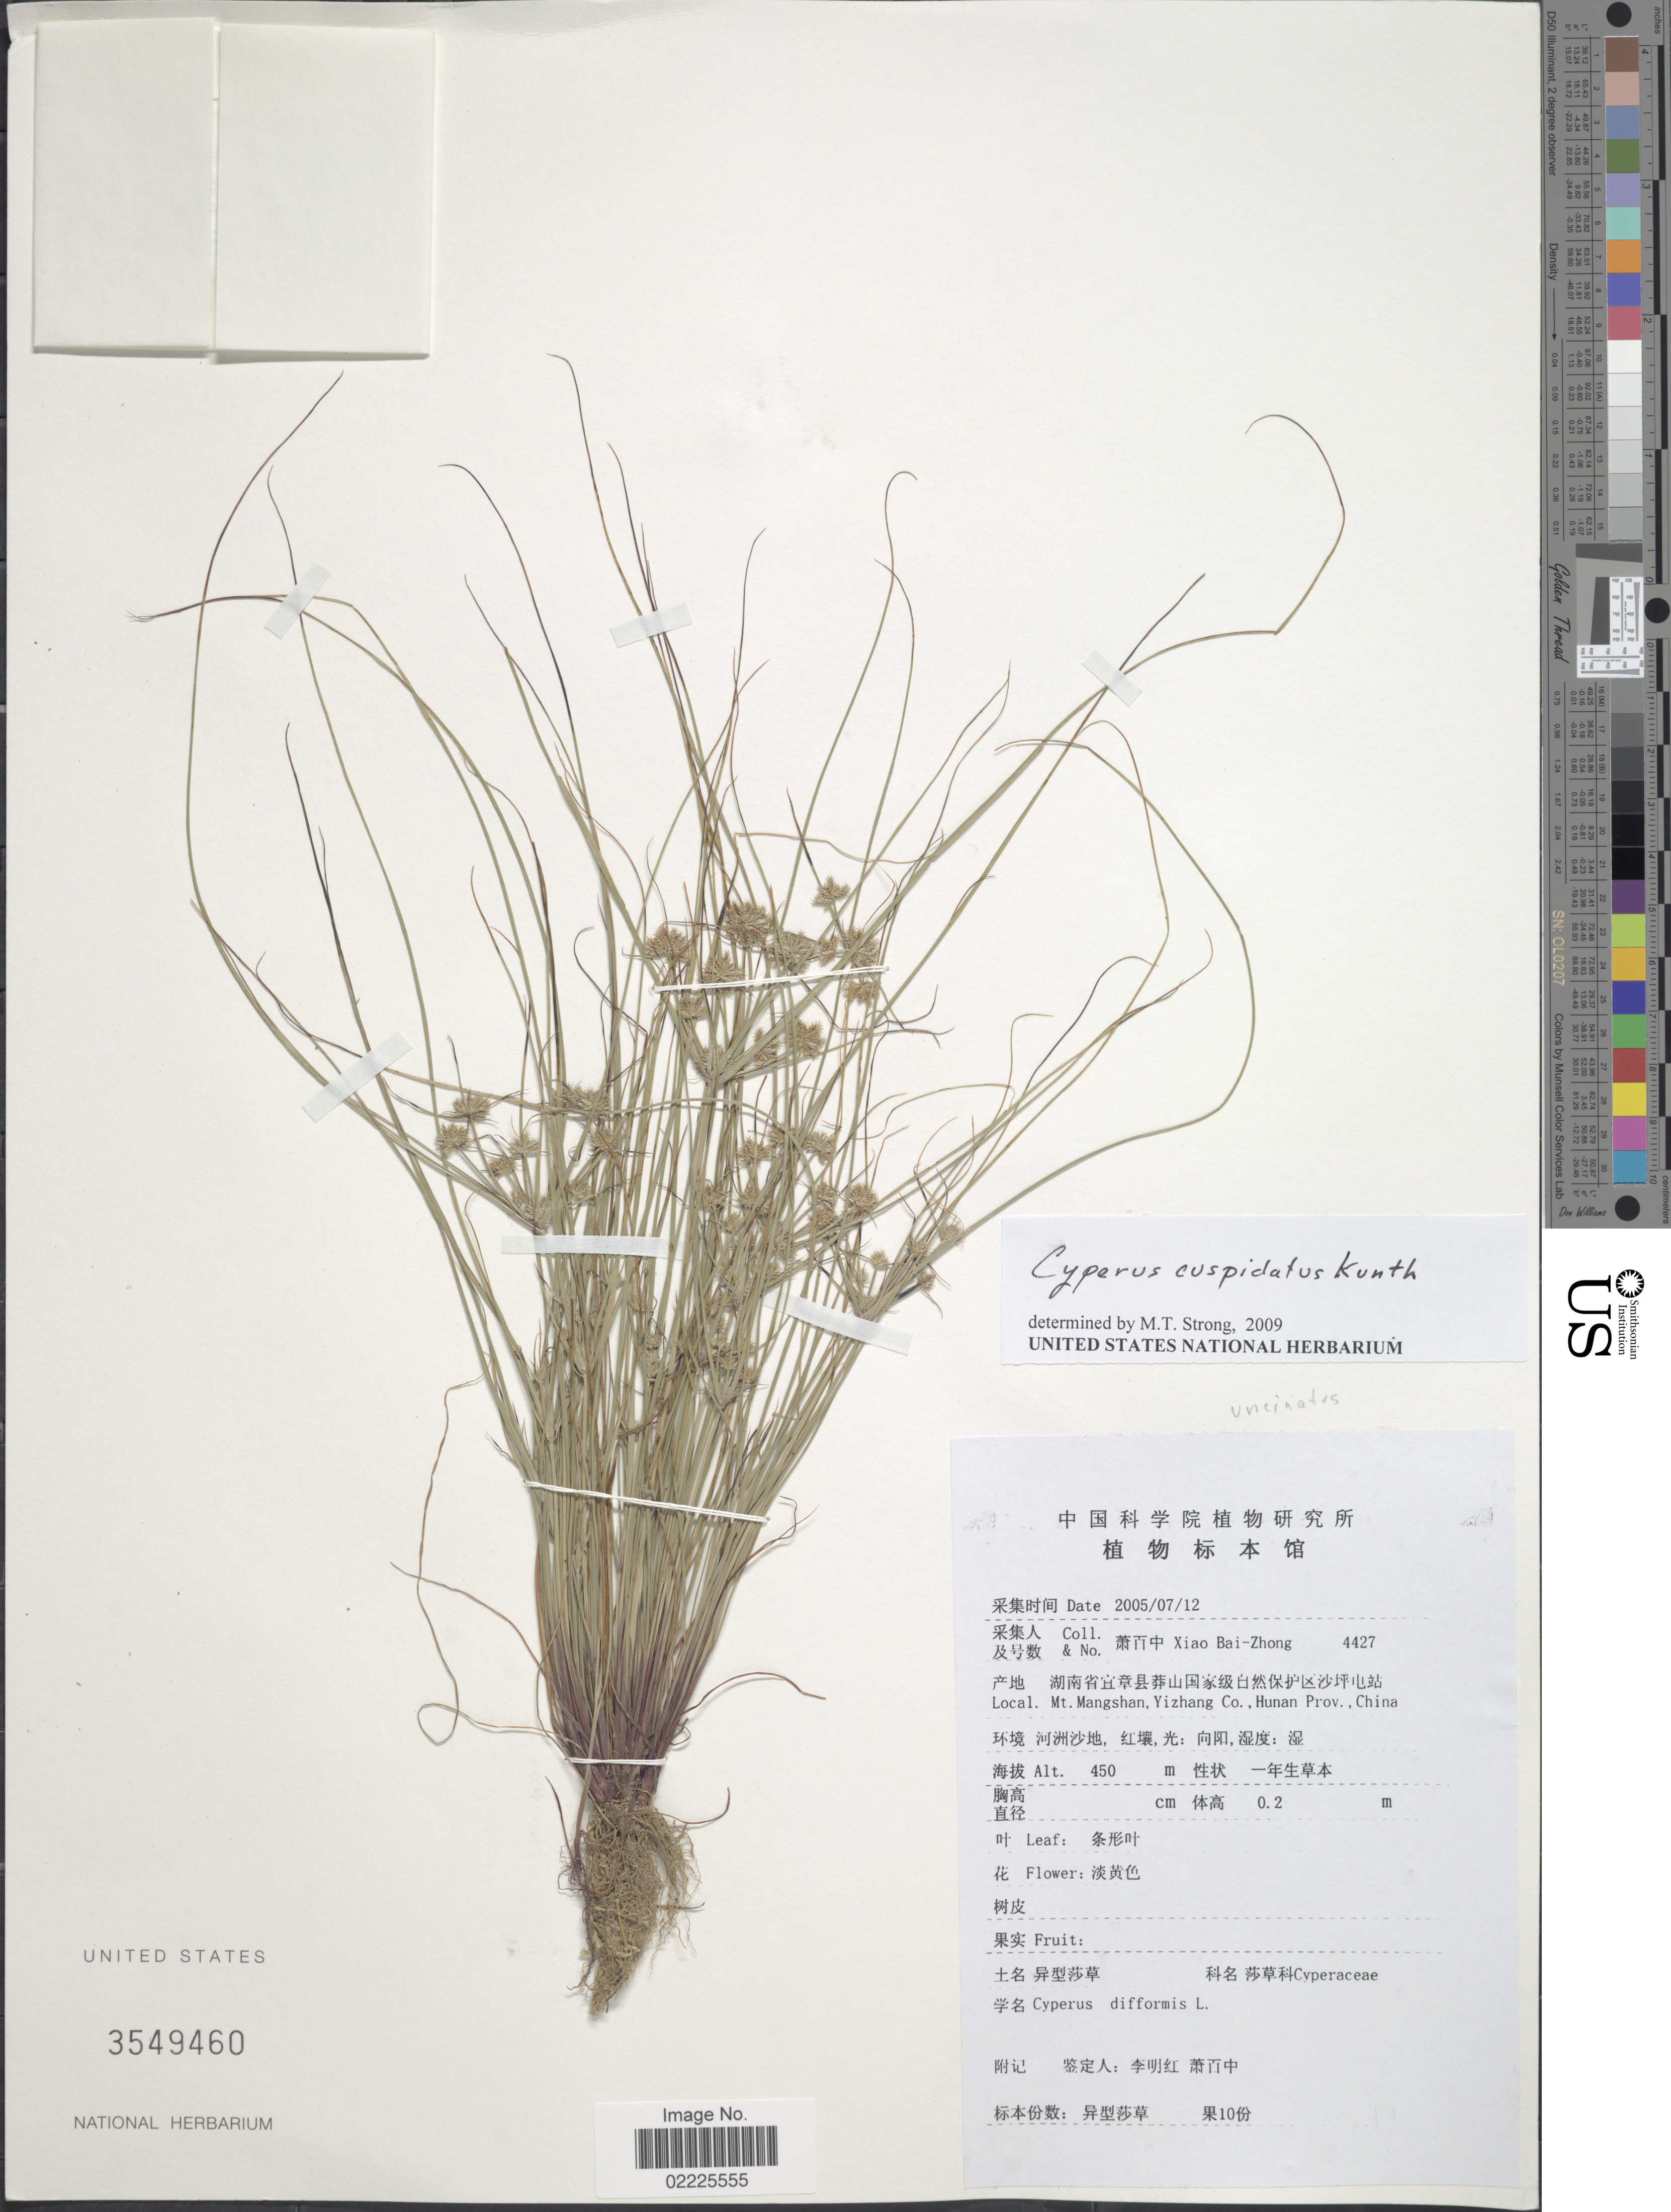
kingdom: Plantae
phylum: Tracheophyta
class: Liliopsida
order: Poales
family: Cyperaceae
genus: Cyperus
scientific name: Cyperus cuspidatus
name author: Kunth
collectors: B. Z. Xiao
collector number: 4427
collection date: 2005-07-12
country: China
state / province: Hunan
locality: Mt Mangshan, Yizhang Co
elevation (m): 450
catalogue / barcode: US 3549460